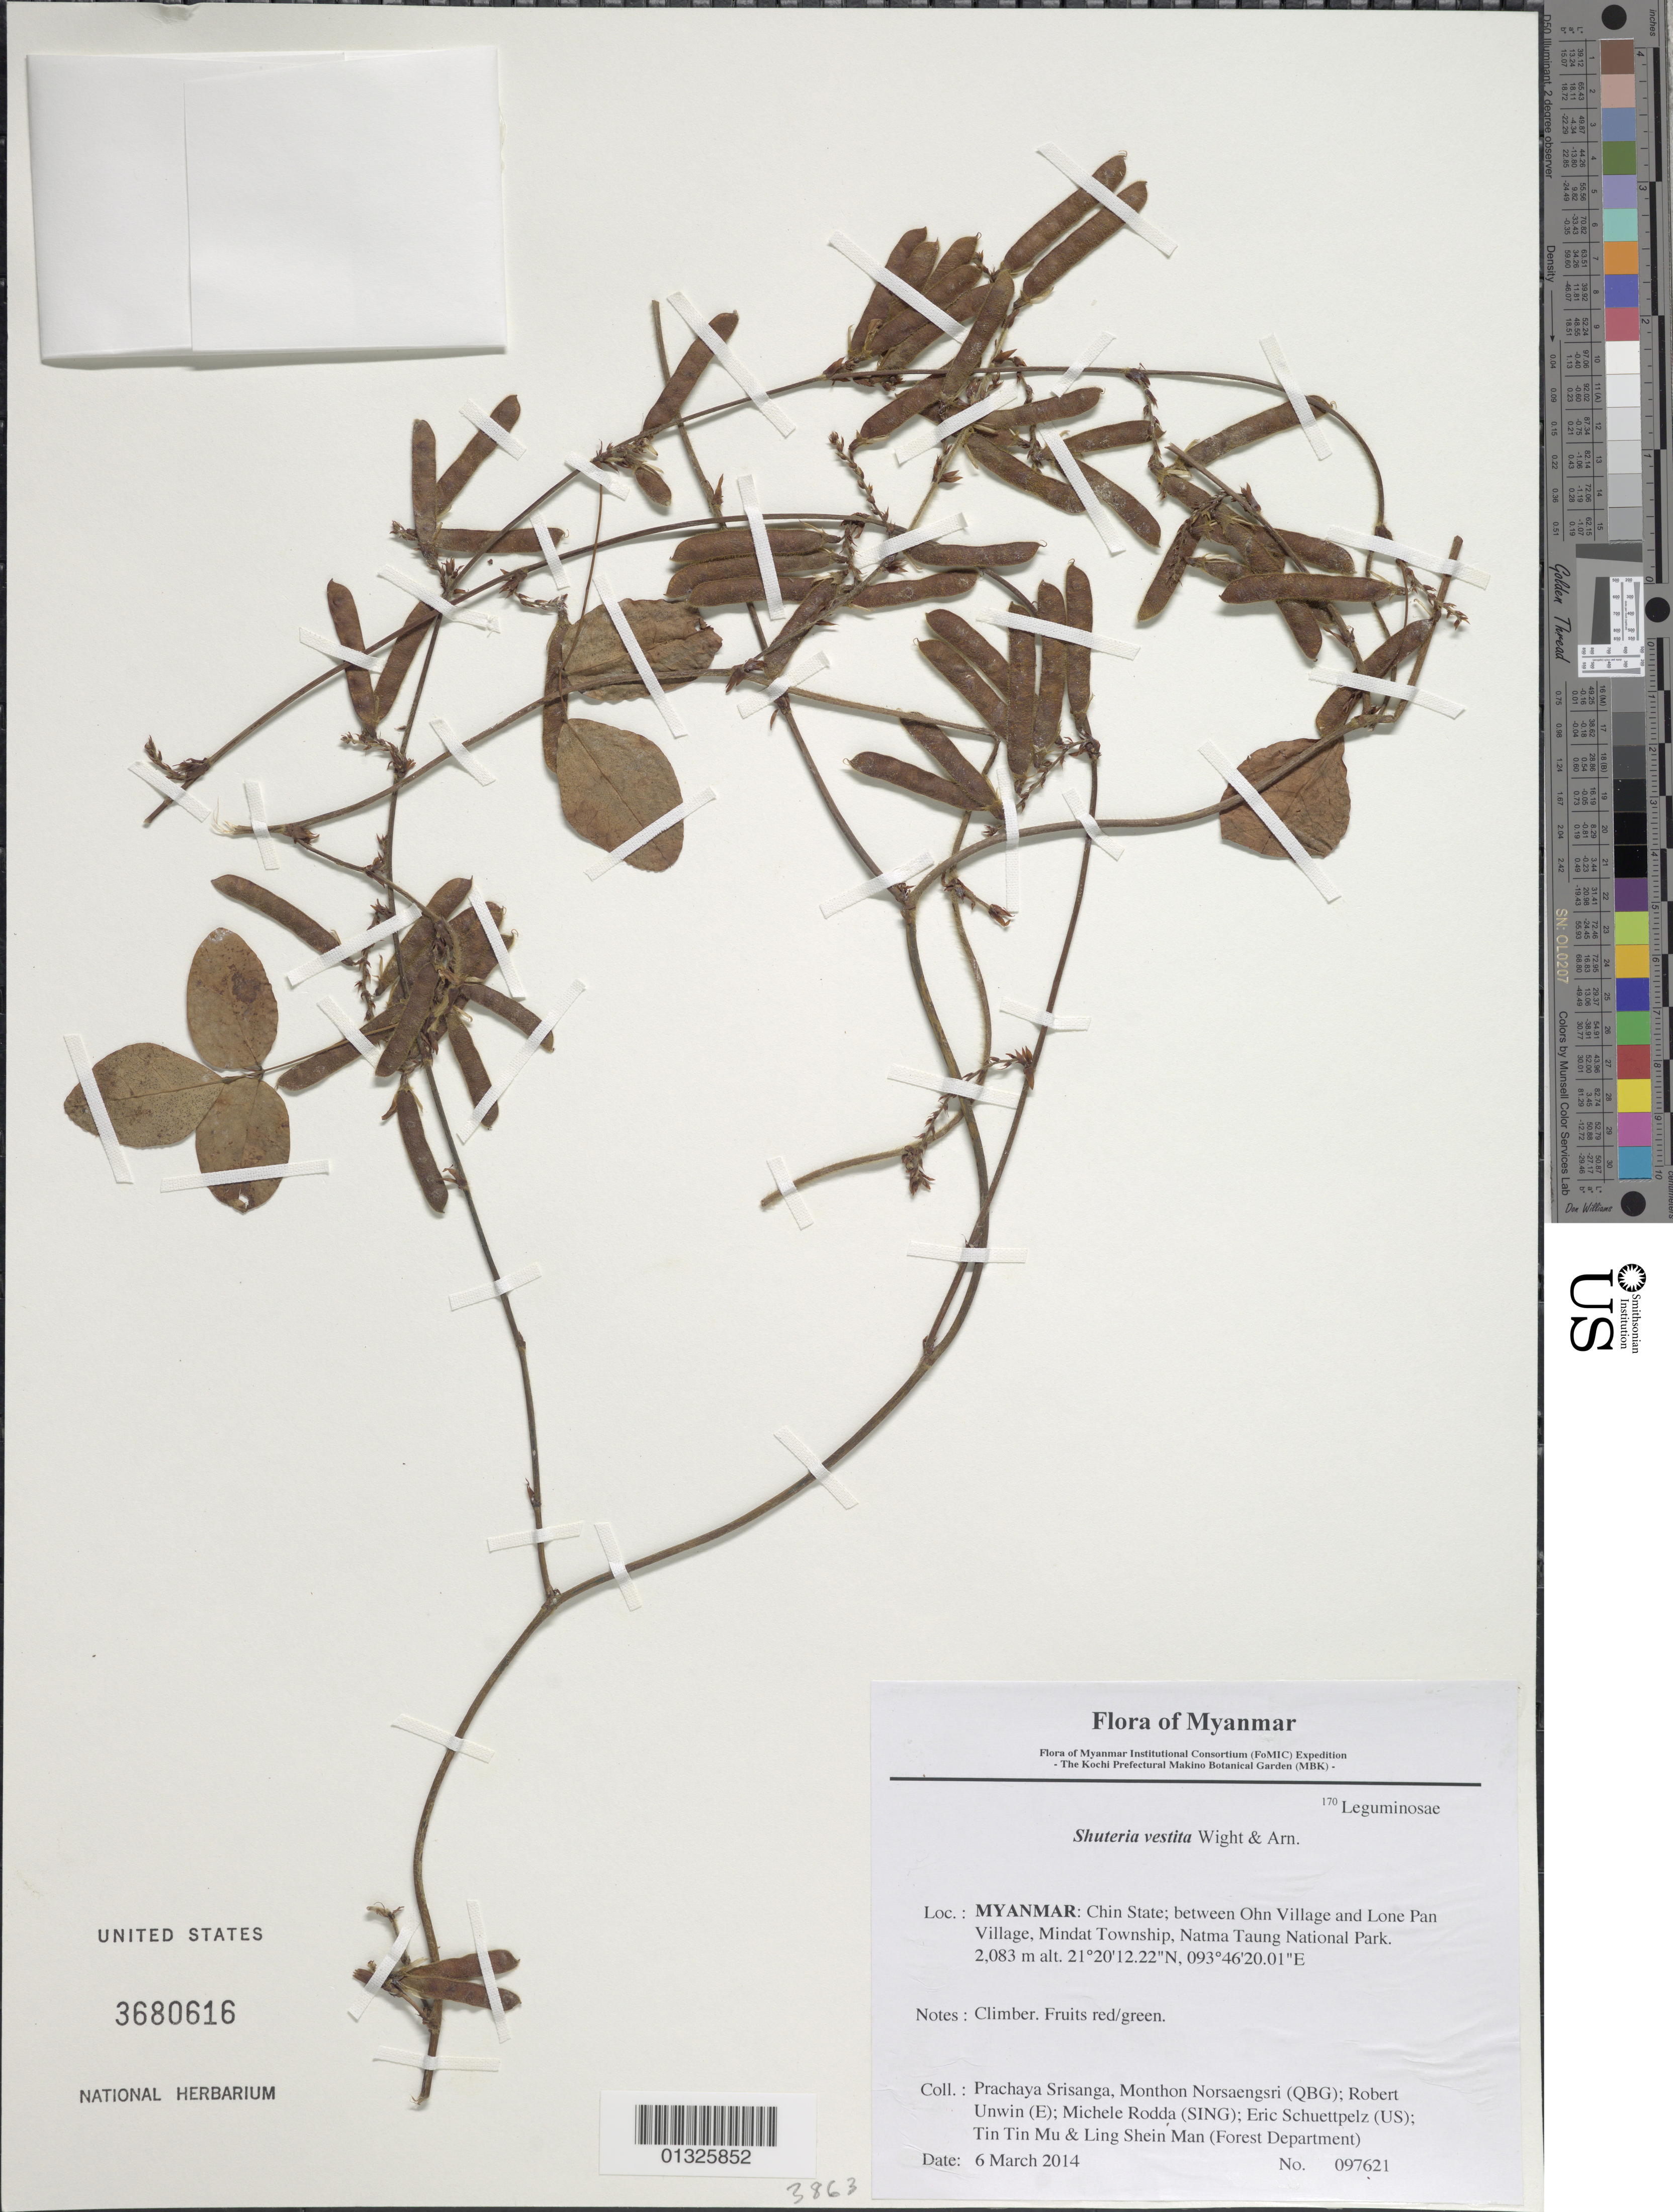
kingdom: Plantae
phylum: Tracheophyta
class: Magnoliopsida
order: Fabales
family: Fabaceae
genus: Shuteria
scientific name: Shuteria vestita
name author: Wight & Arn.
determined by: Fujikawa, Kazumi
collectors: P. Srisanga, M. Norsaengsri, R. Unwin, M. Rodda, E. Schuettpelz, Tin Tin Mu & Ling Shein Man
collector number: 97621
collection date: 2014-03-06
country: Myanmar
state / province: Chin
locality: Between Ohn Village and Lone Pan Village, Mindat Township, Natma Taung National Park.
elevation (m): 2083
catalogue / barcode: US 3680616